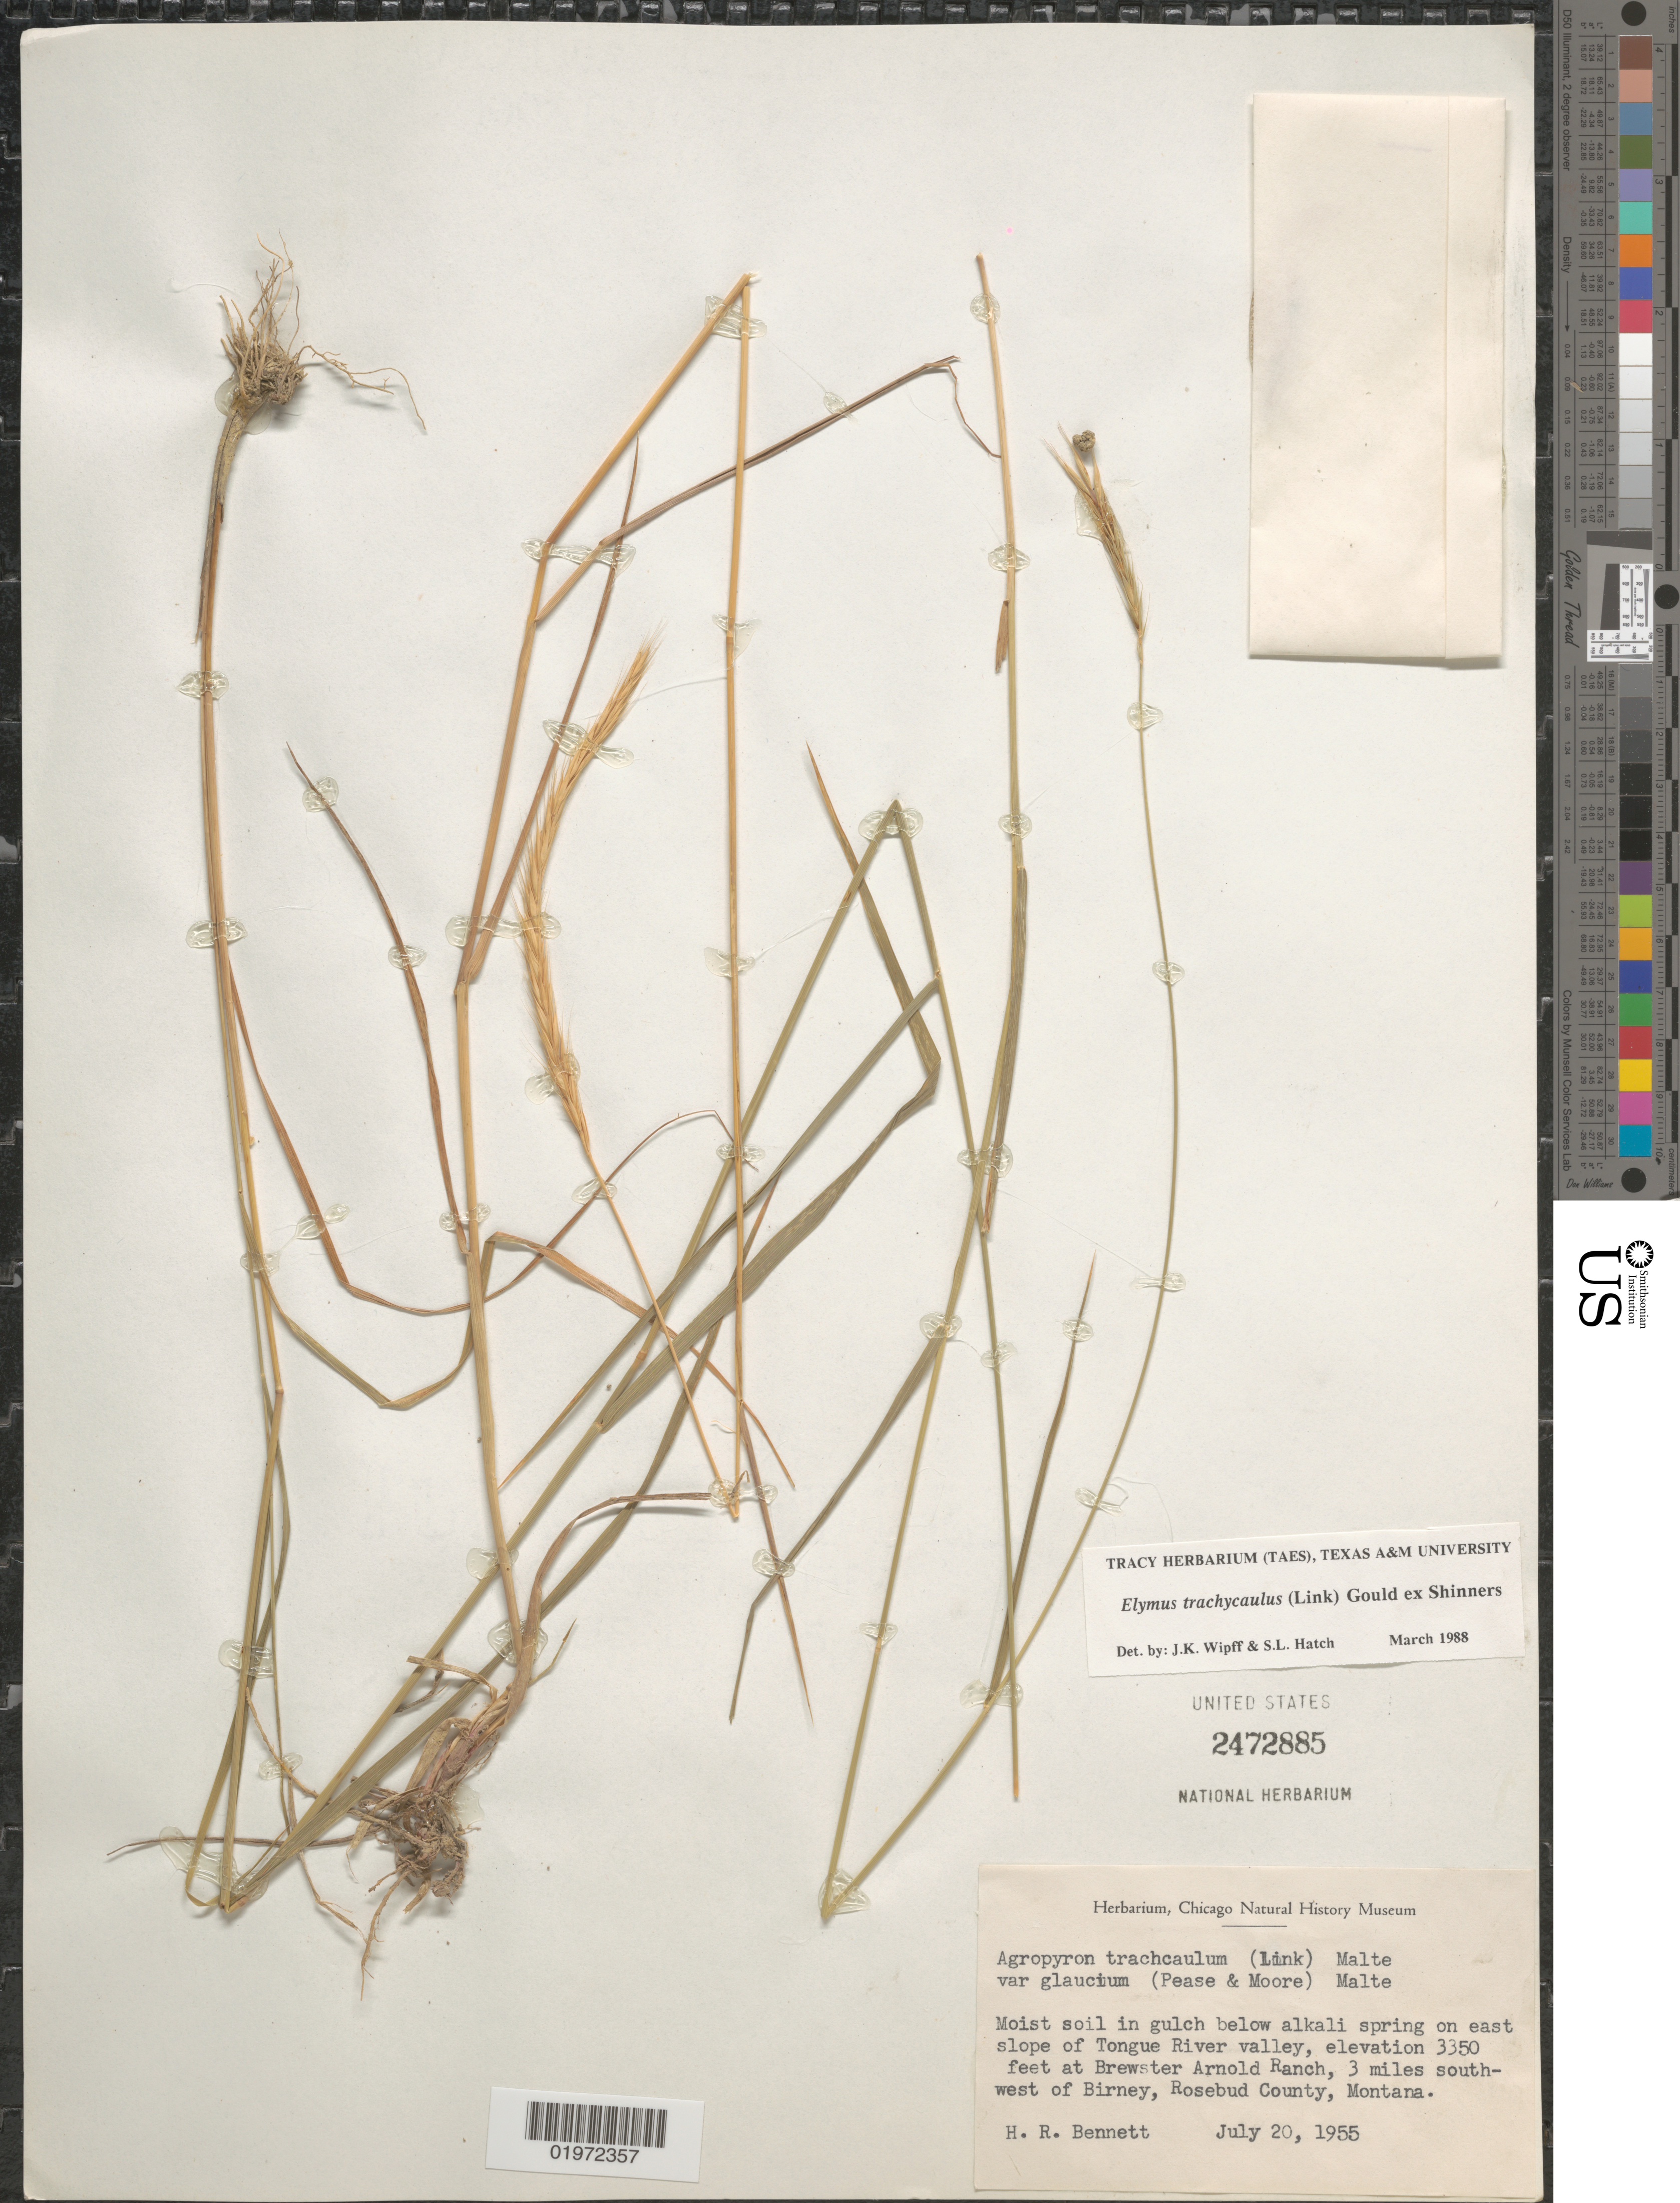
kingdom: Plantae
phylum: Tracheophyta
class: Liliopsida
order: Poales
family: Poaceae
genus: Elymus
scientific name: Elymus trachycaulus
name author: (Link) Gould ex Shinners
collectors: H. R. Bennett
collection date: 1955-07-20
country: United States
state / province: Montana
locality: Moist soil in gulch below alkali spring on east slope of Tongue River valley, at Brewster Arnold Ranch, 3 miles southwest of Birney, Rosebud County.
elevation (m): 1021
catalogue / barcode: US 2472885